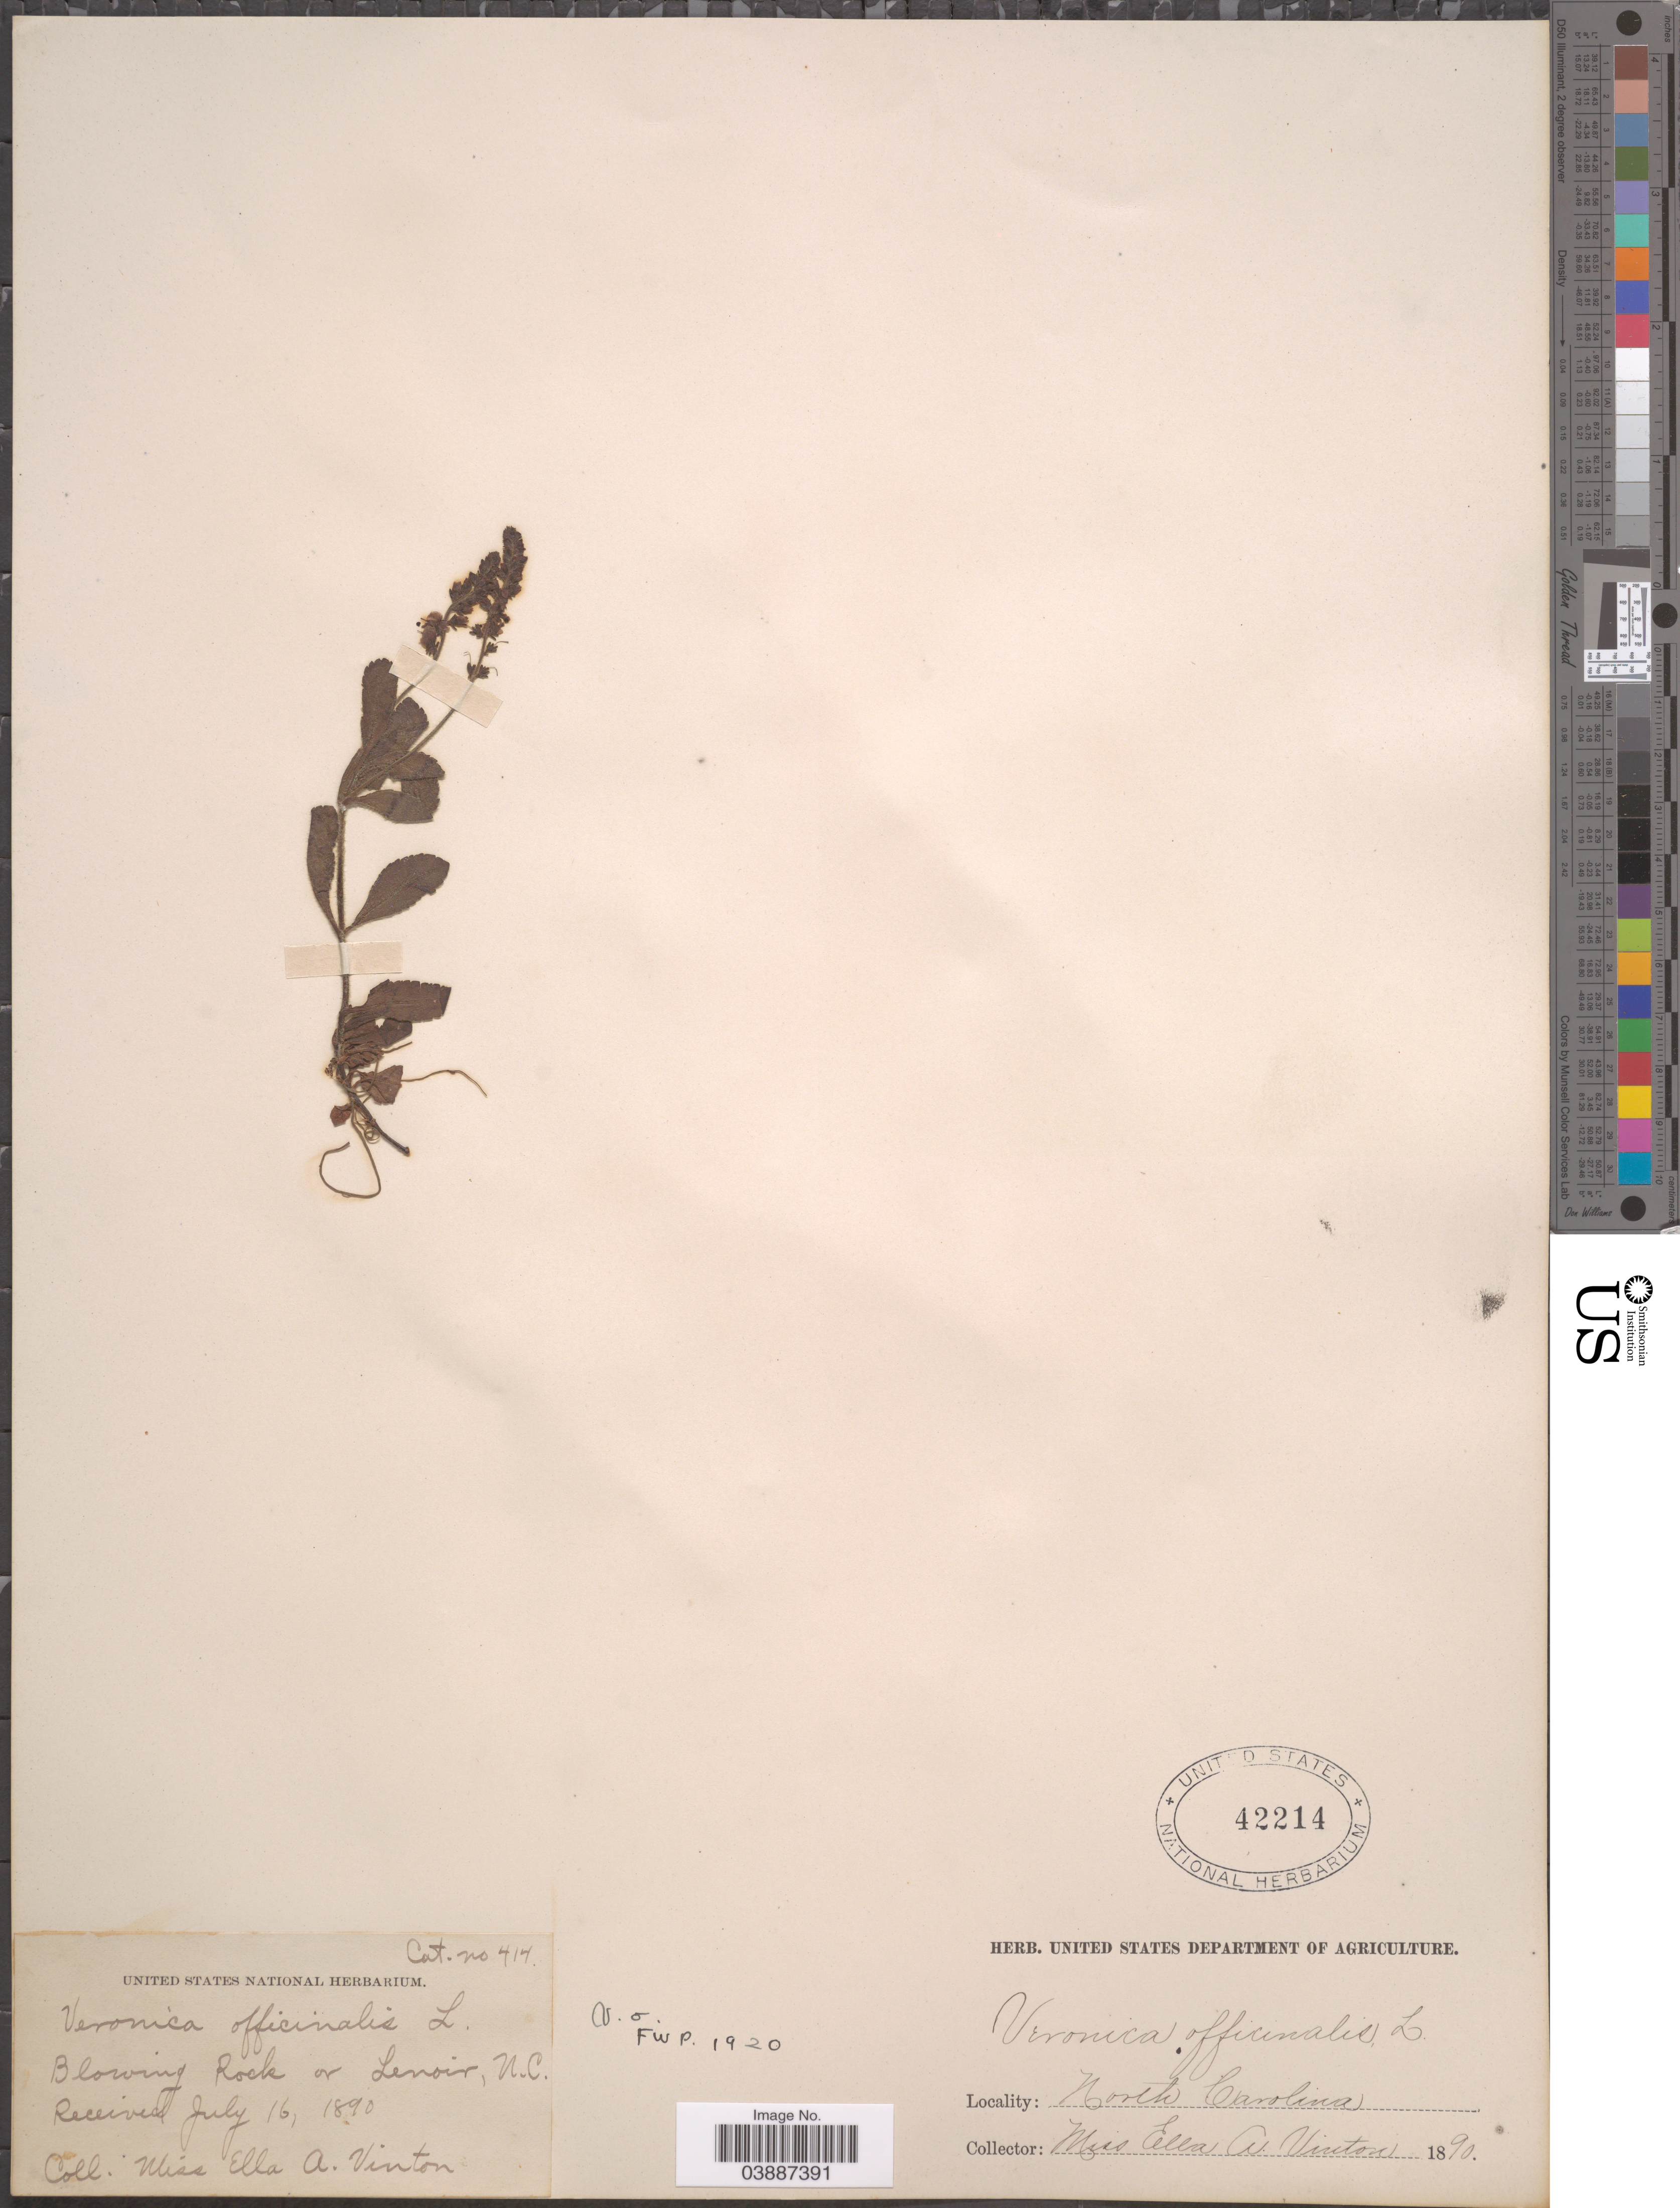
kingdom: Plantae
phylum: Tracheophyta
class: Magnoliopsida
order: Lamiales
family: Plantaginaceae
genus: Veronica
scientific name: Veronica officinalis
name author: L.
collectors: E. Vinton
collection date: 1890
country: United States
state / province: North Carolina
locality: Blowing Rock or Lenoir.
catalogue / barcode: US 42214